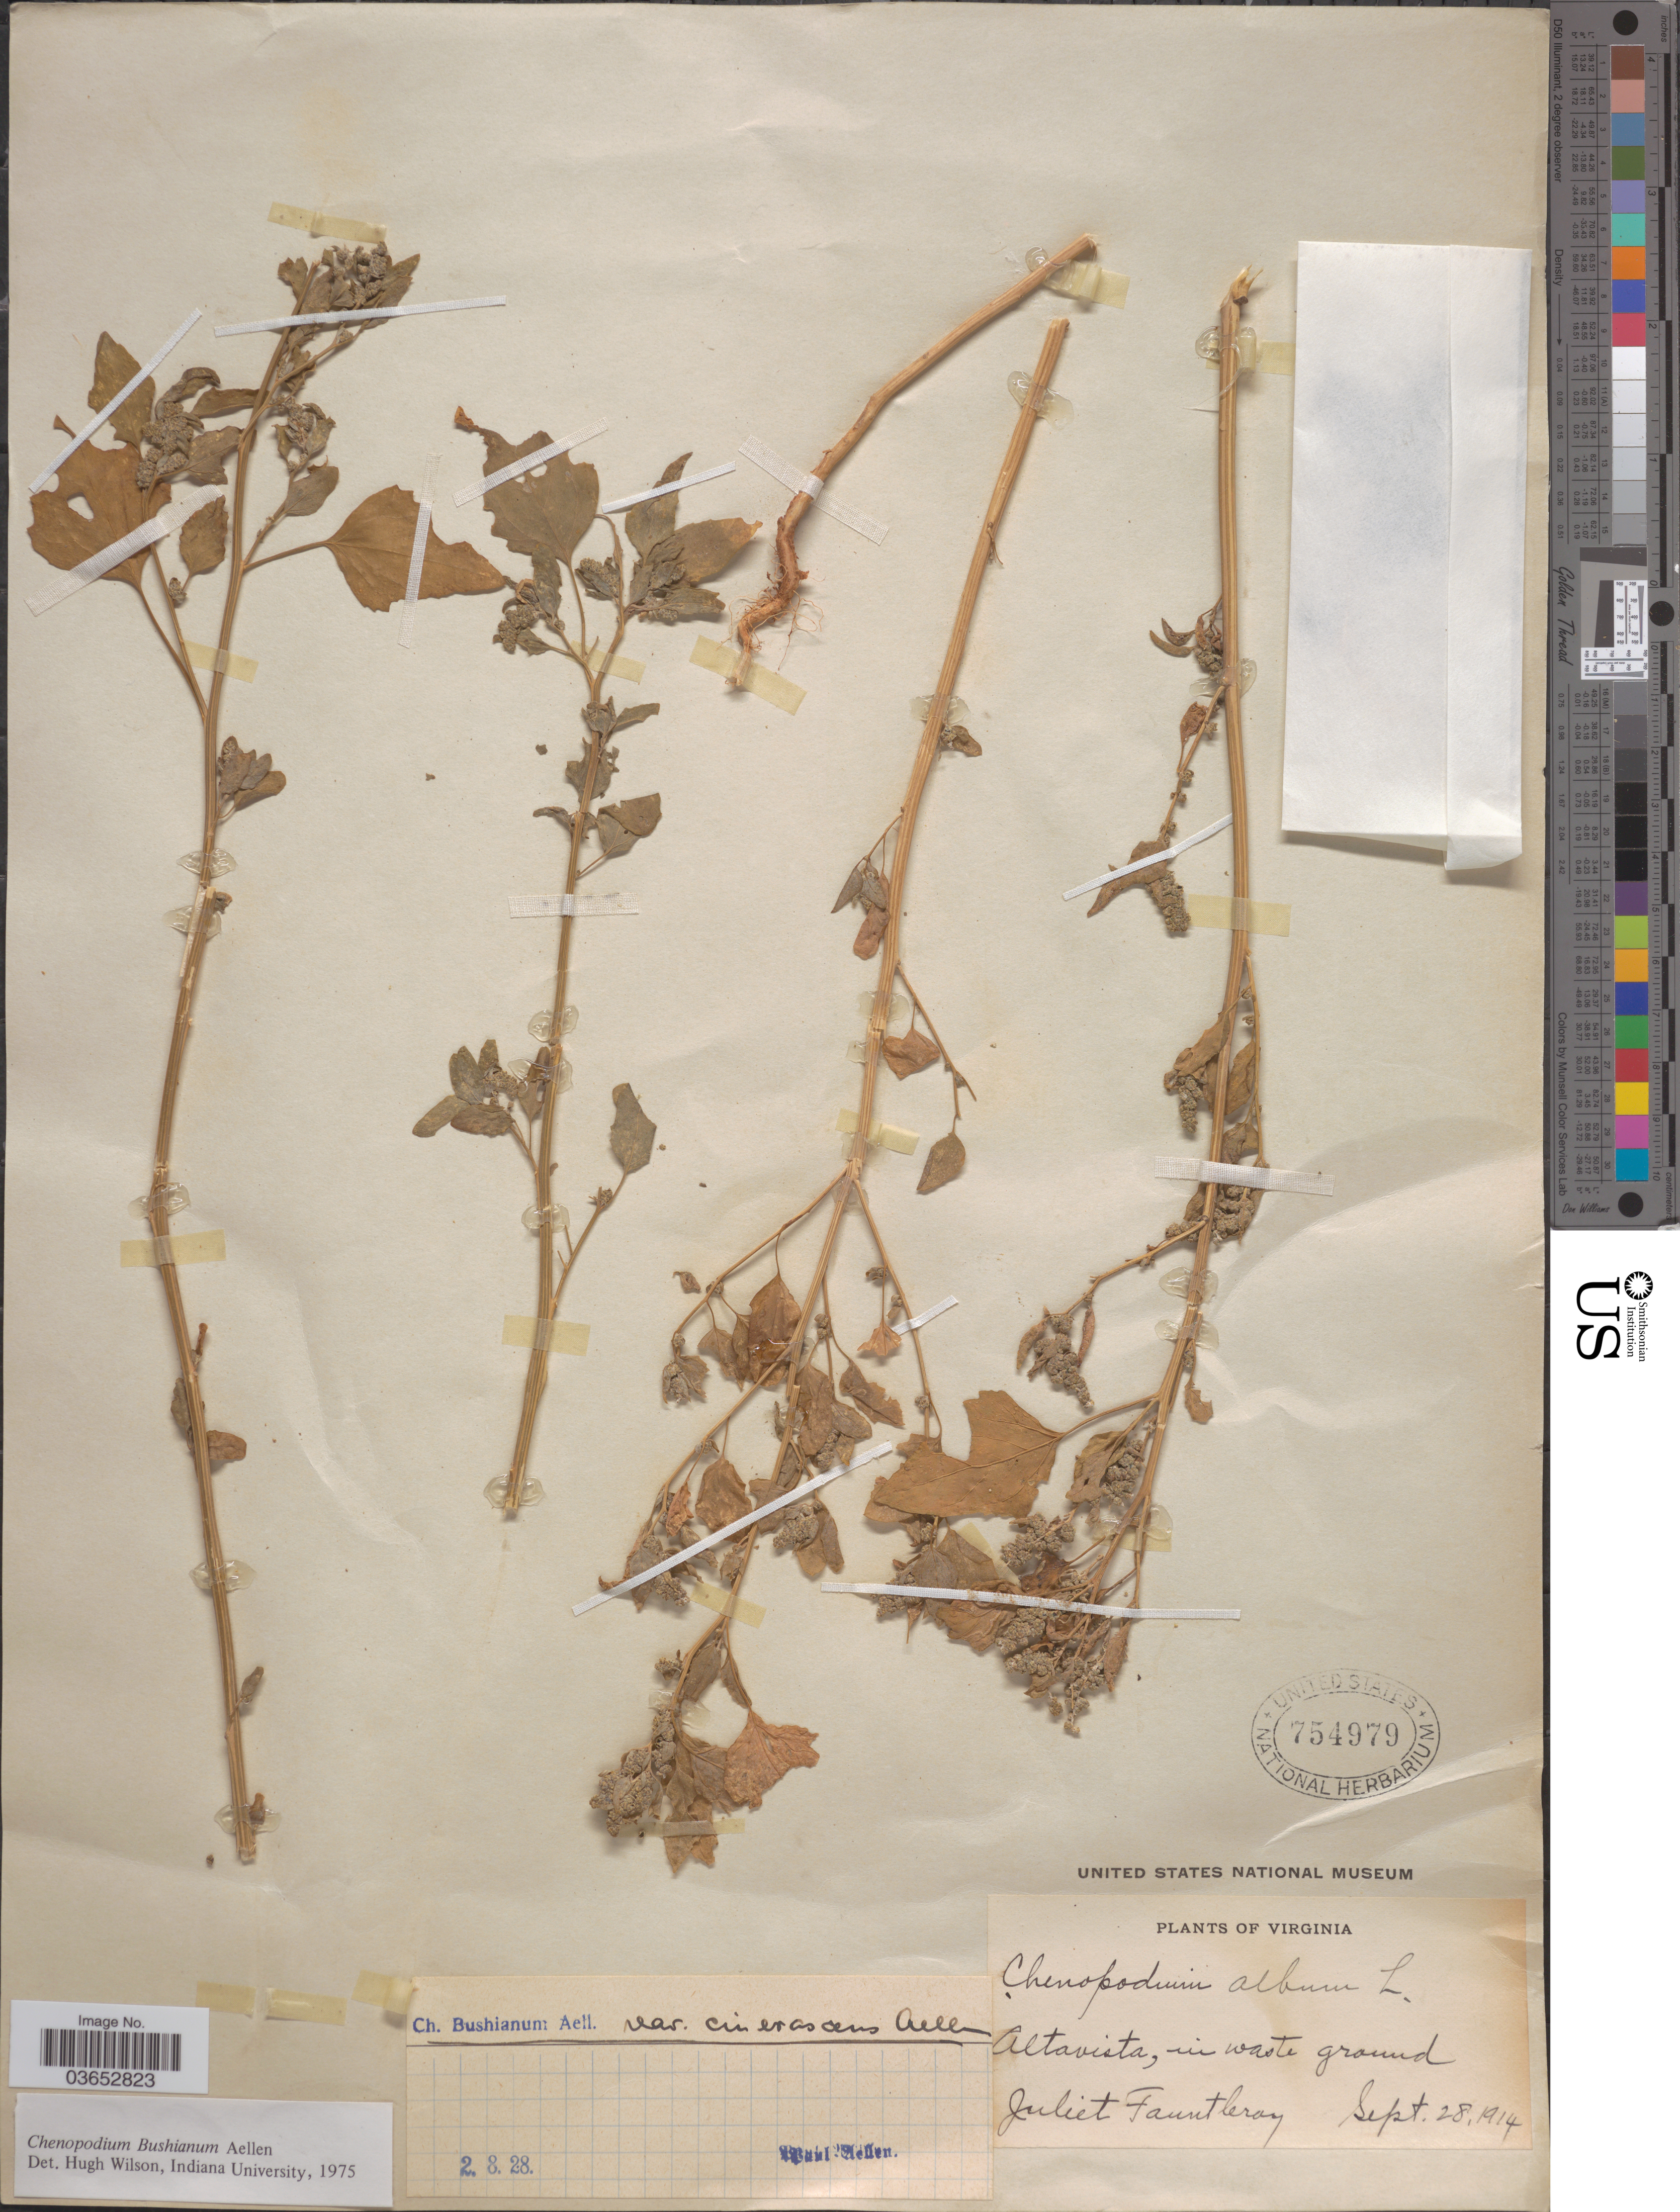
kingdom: Plantae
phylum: Tracheophyta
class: Magnoliopsida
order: Caryophyllales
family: Amaranthaceae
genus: Chenopodium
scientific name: Chenopodium bushianum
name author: Aellen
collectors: J. Fauntleroy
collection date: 1914-09-28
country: United States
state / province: Virginia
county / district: Campbell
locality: Altavista.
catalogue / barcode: US 754979